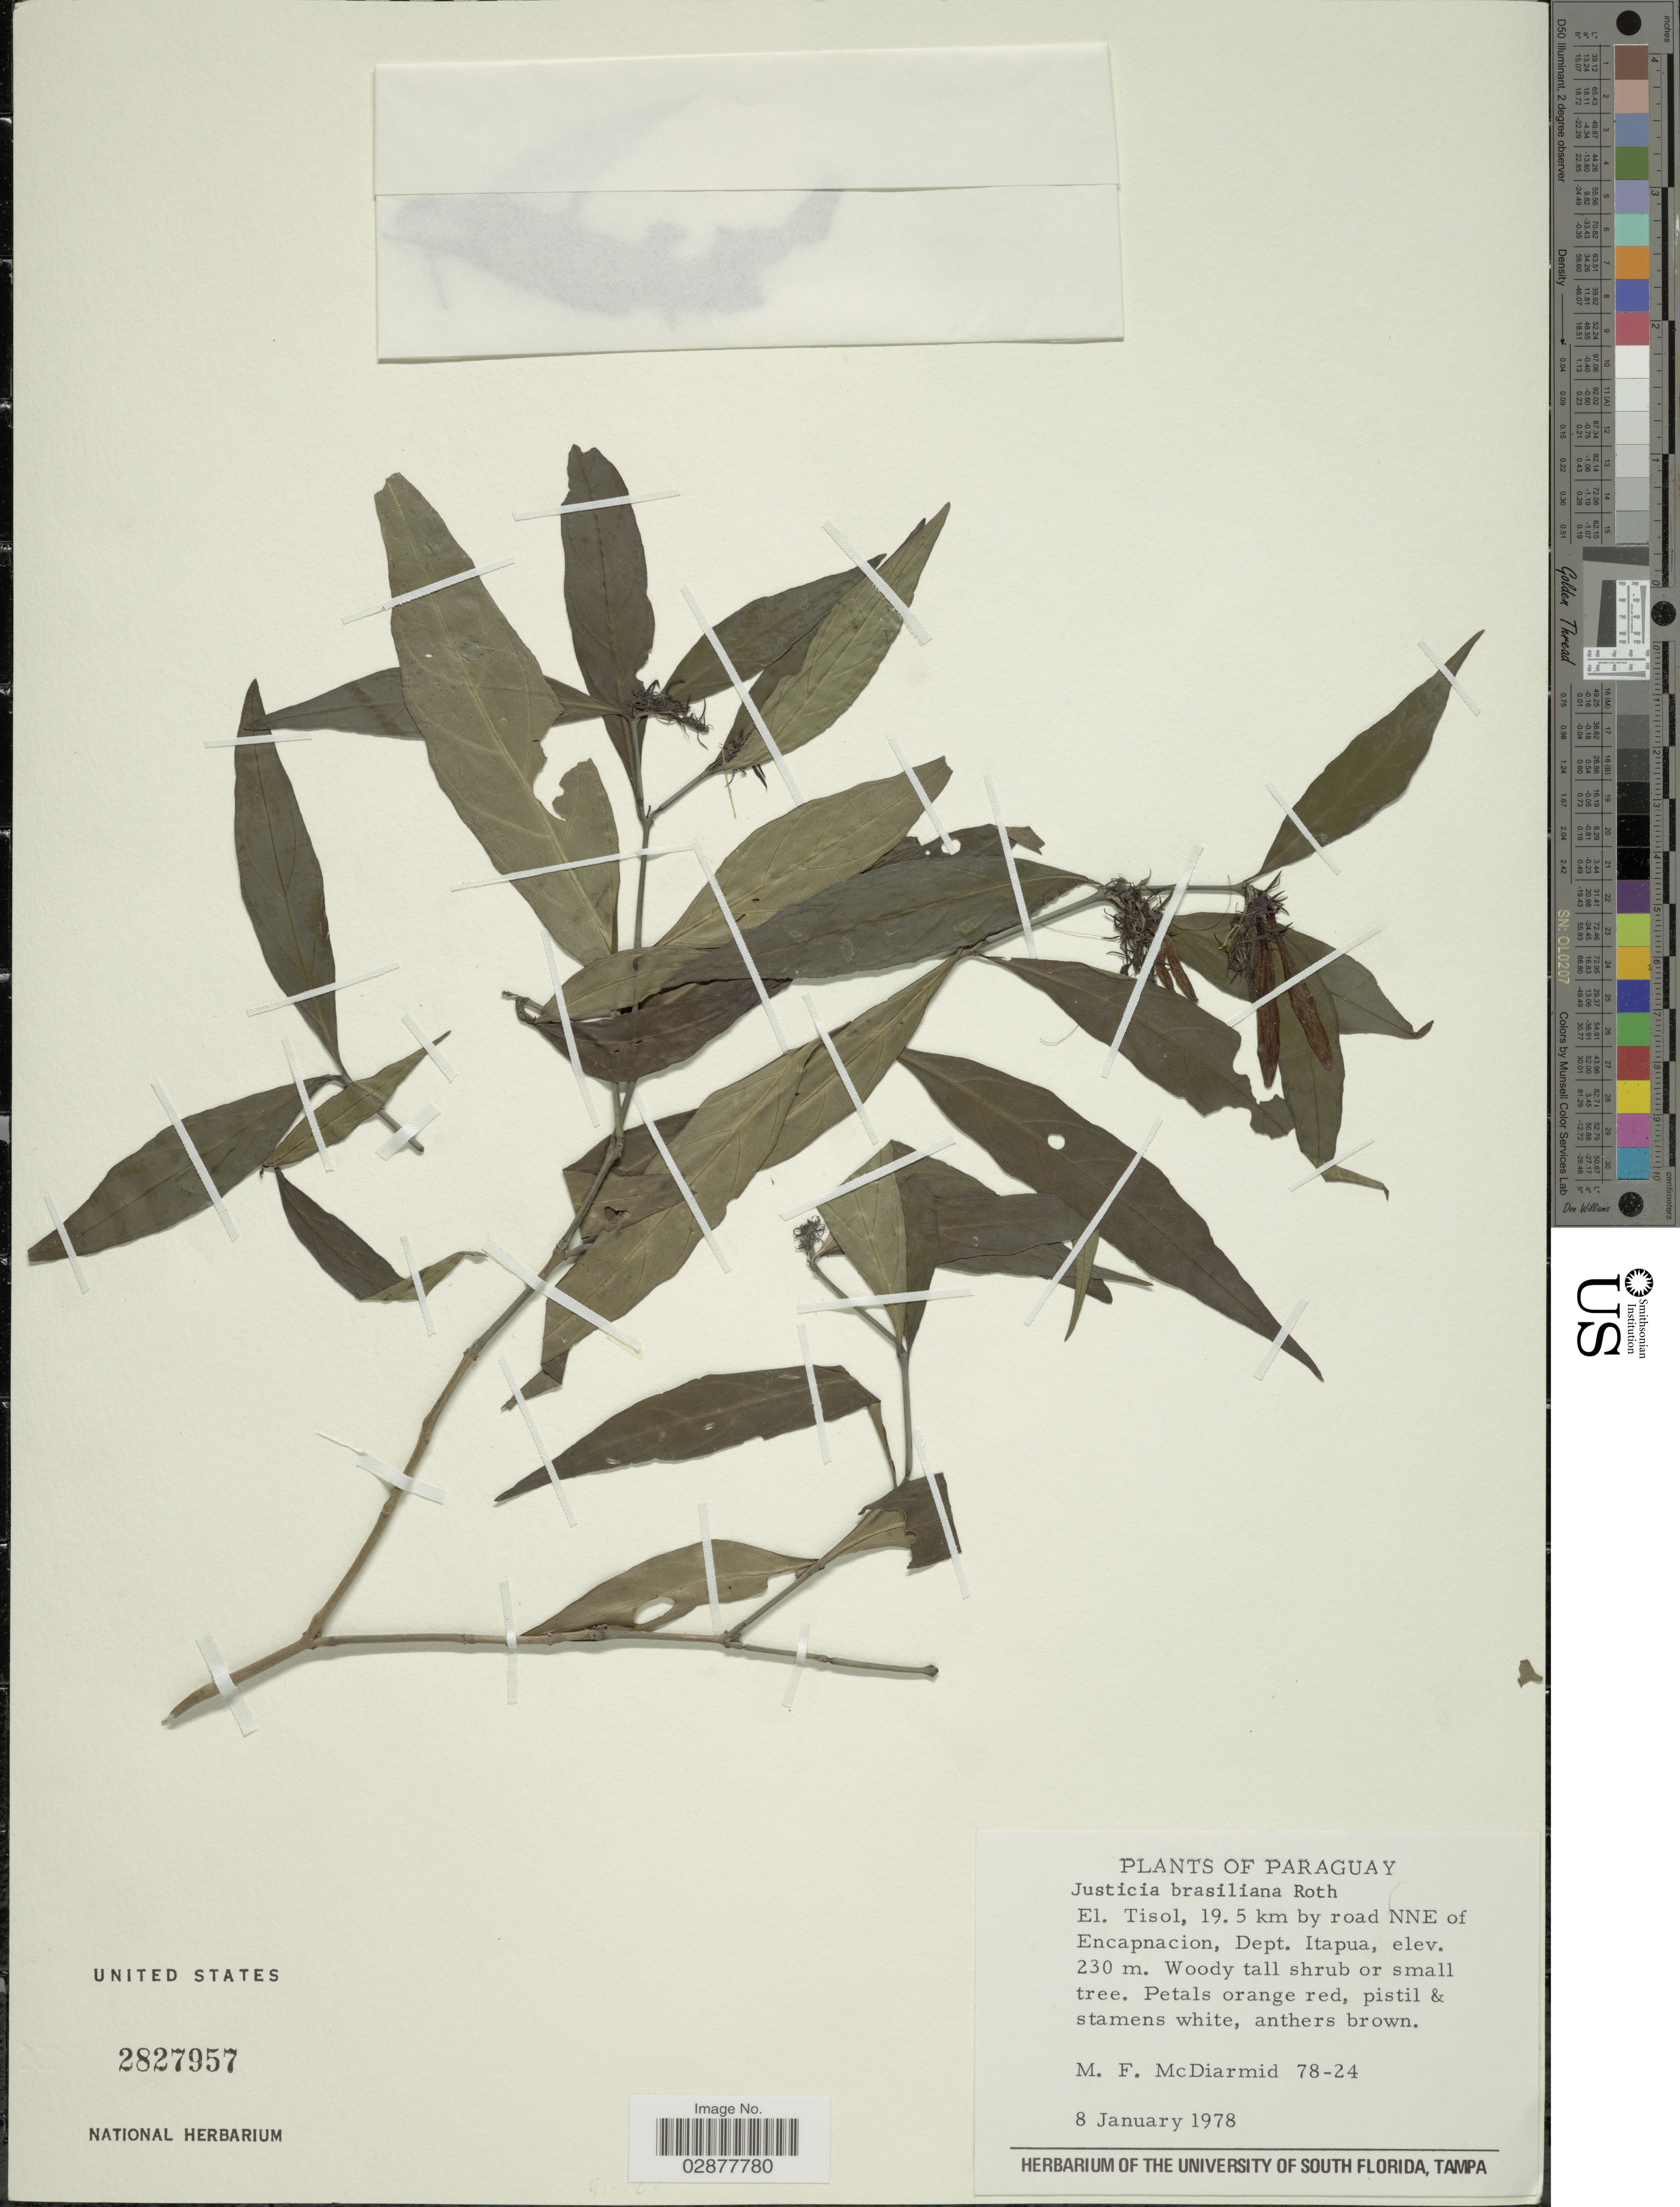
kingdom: Plantae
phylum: Tracheophyta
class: Magnoliopsida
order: Lamiales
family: Acanthaceae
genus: Justicia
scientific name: Justicia brasiliana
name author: Roth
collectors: M. McDiarmid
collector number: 78-24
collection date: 1978-01-08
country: Paraguay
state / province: Itapua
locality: El. Tisol, 19.5 km by road NNE of Encapnacion, Dept. Itapua.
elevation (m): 230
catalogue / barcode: US 2827957